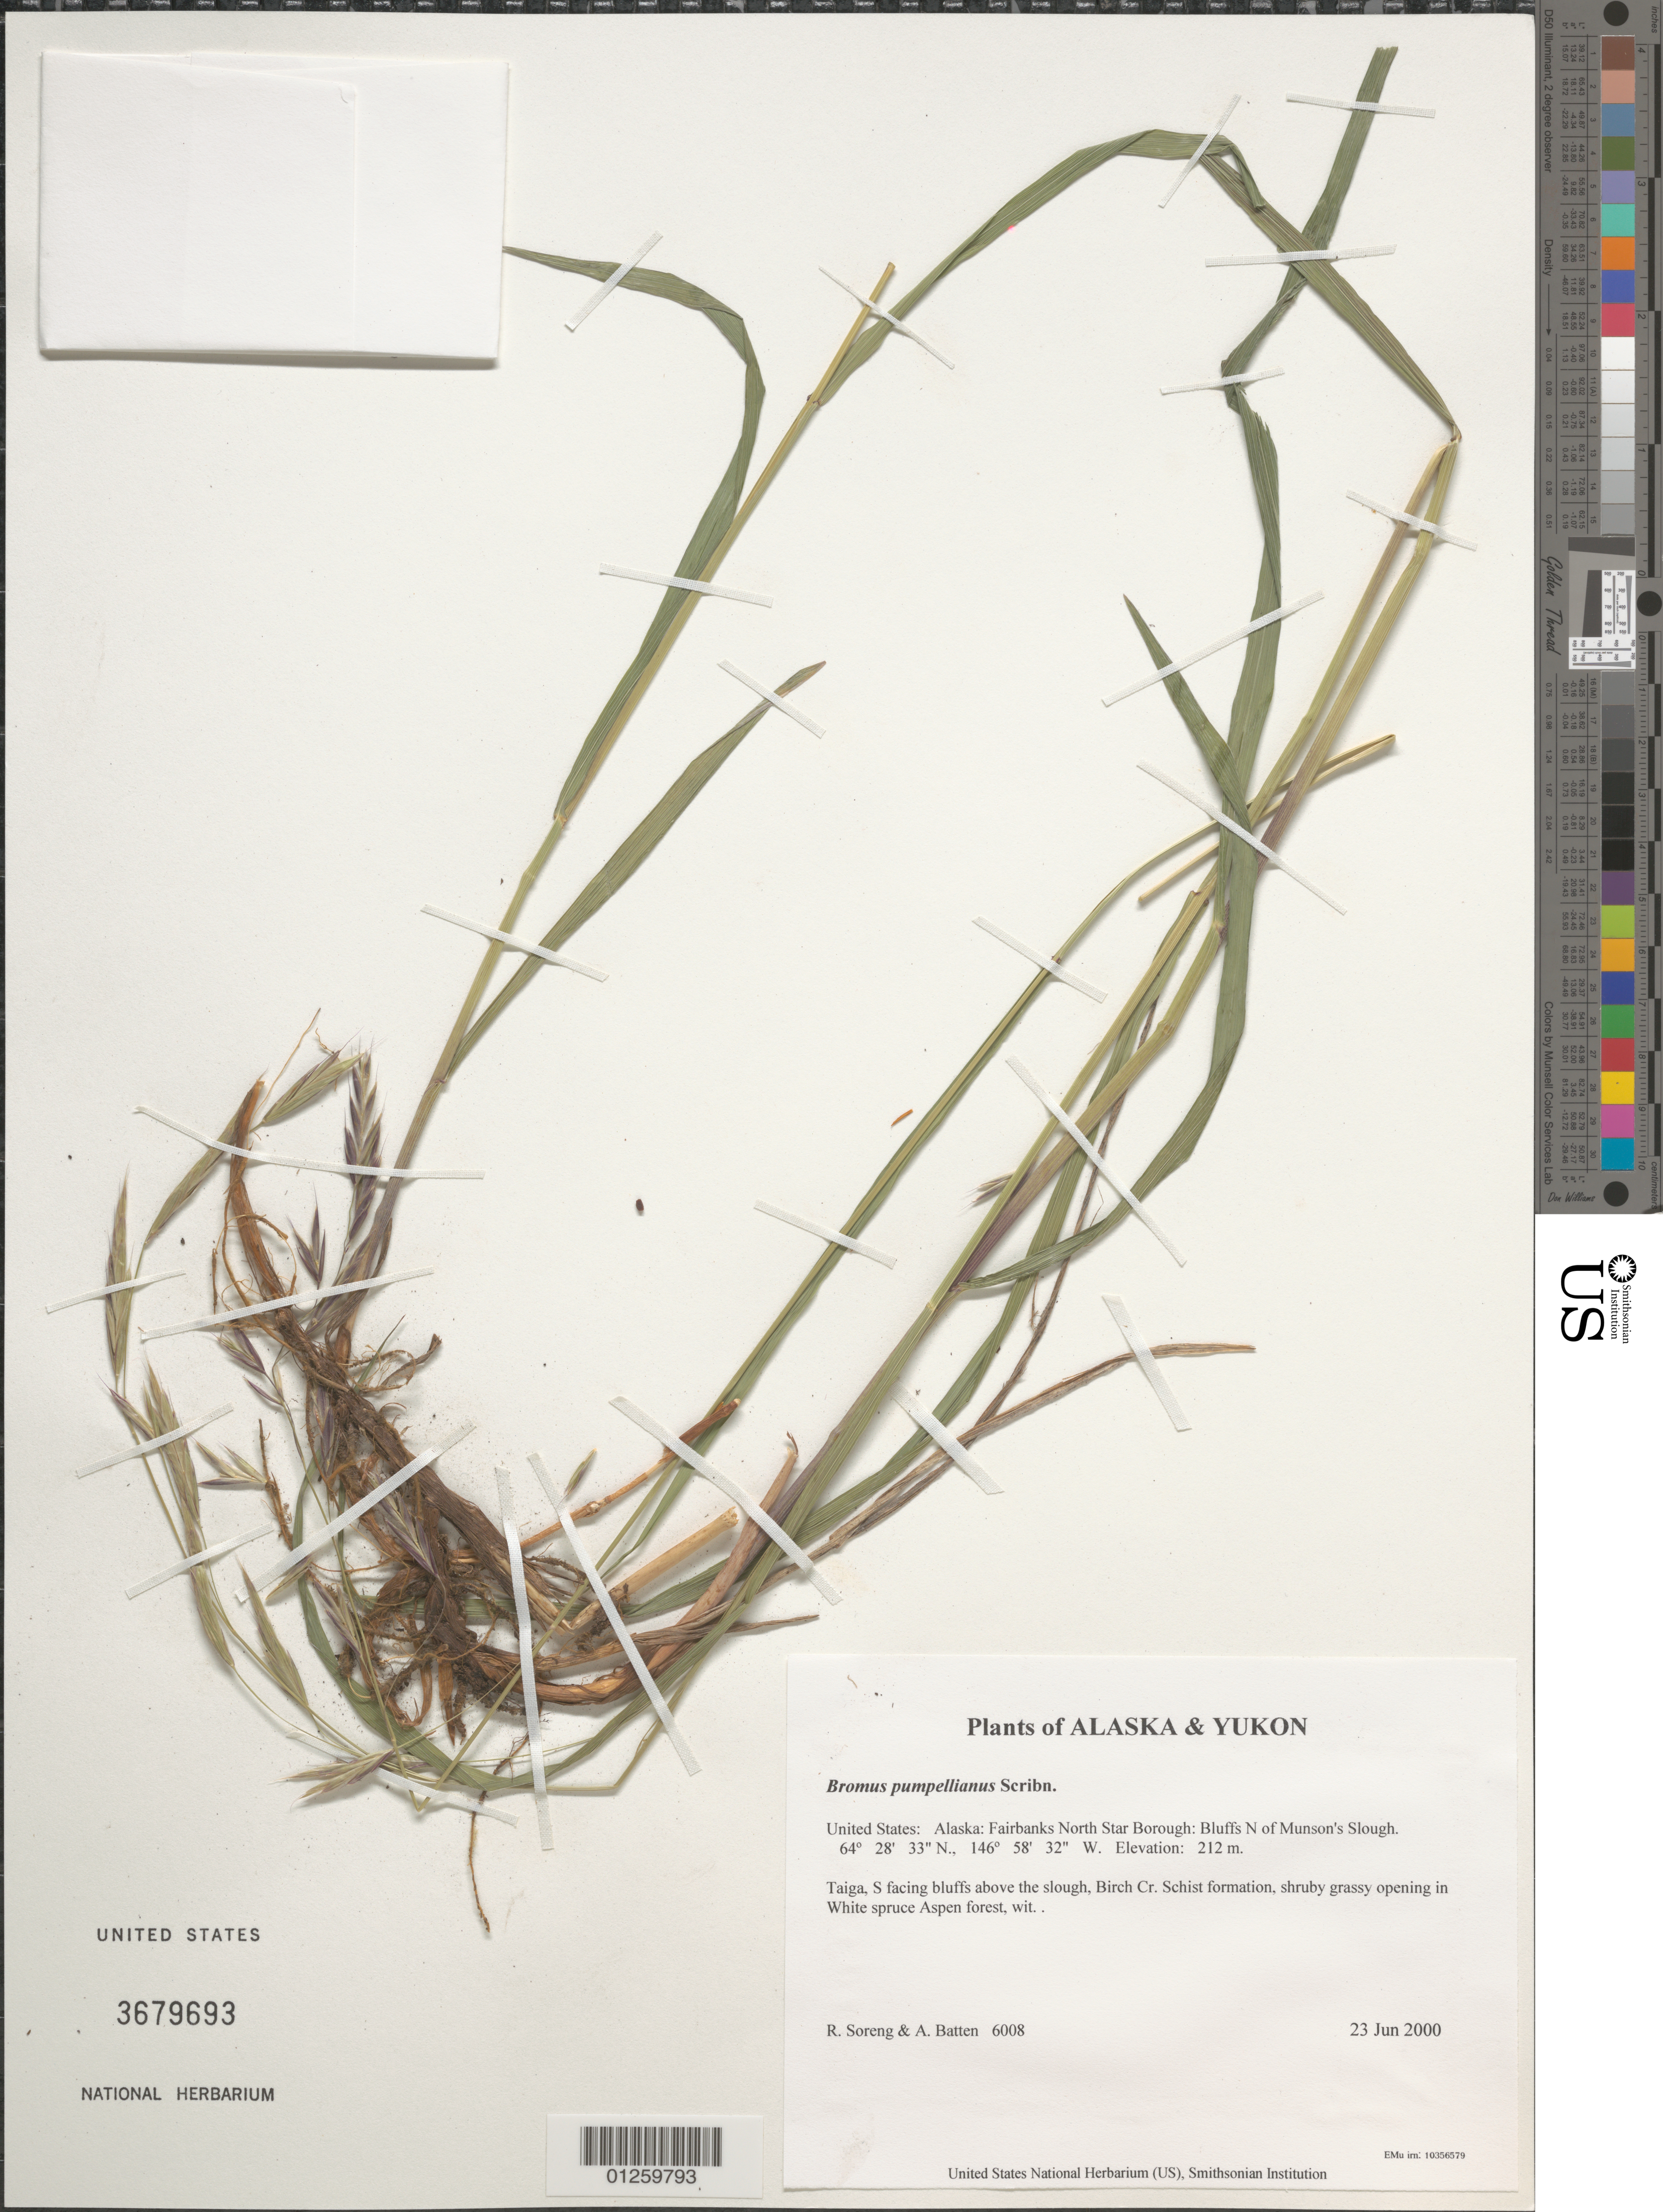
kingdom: Plantae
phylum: Tracheophyta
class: Liliopsida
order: Poales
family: Poaceae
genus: Bromus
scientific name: Bromus pumpellianus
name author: Scribn.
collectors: R. J. Soreng & A. Batten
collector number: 6008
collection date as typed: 23 Jun 2000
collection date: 2000-06-23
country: United States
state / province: Alaska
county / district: Fairbanks North Star Borough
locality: Bluffs N of Munson's Slough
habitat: Taiga, S facing bluffs above the slough, Birch Cr. Schist formation, shruby grassy opening in White spruce Aspen forest, wit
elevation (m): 212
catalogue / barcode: US 3679693